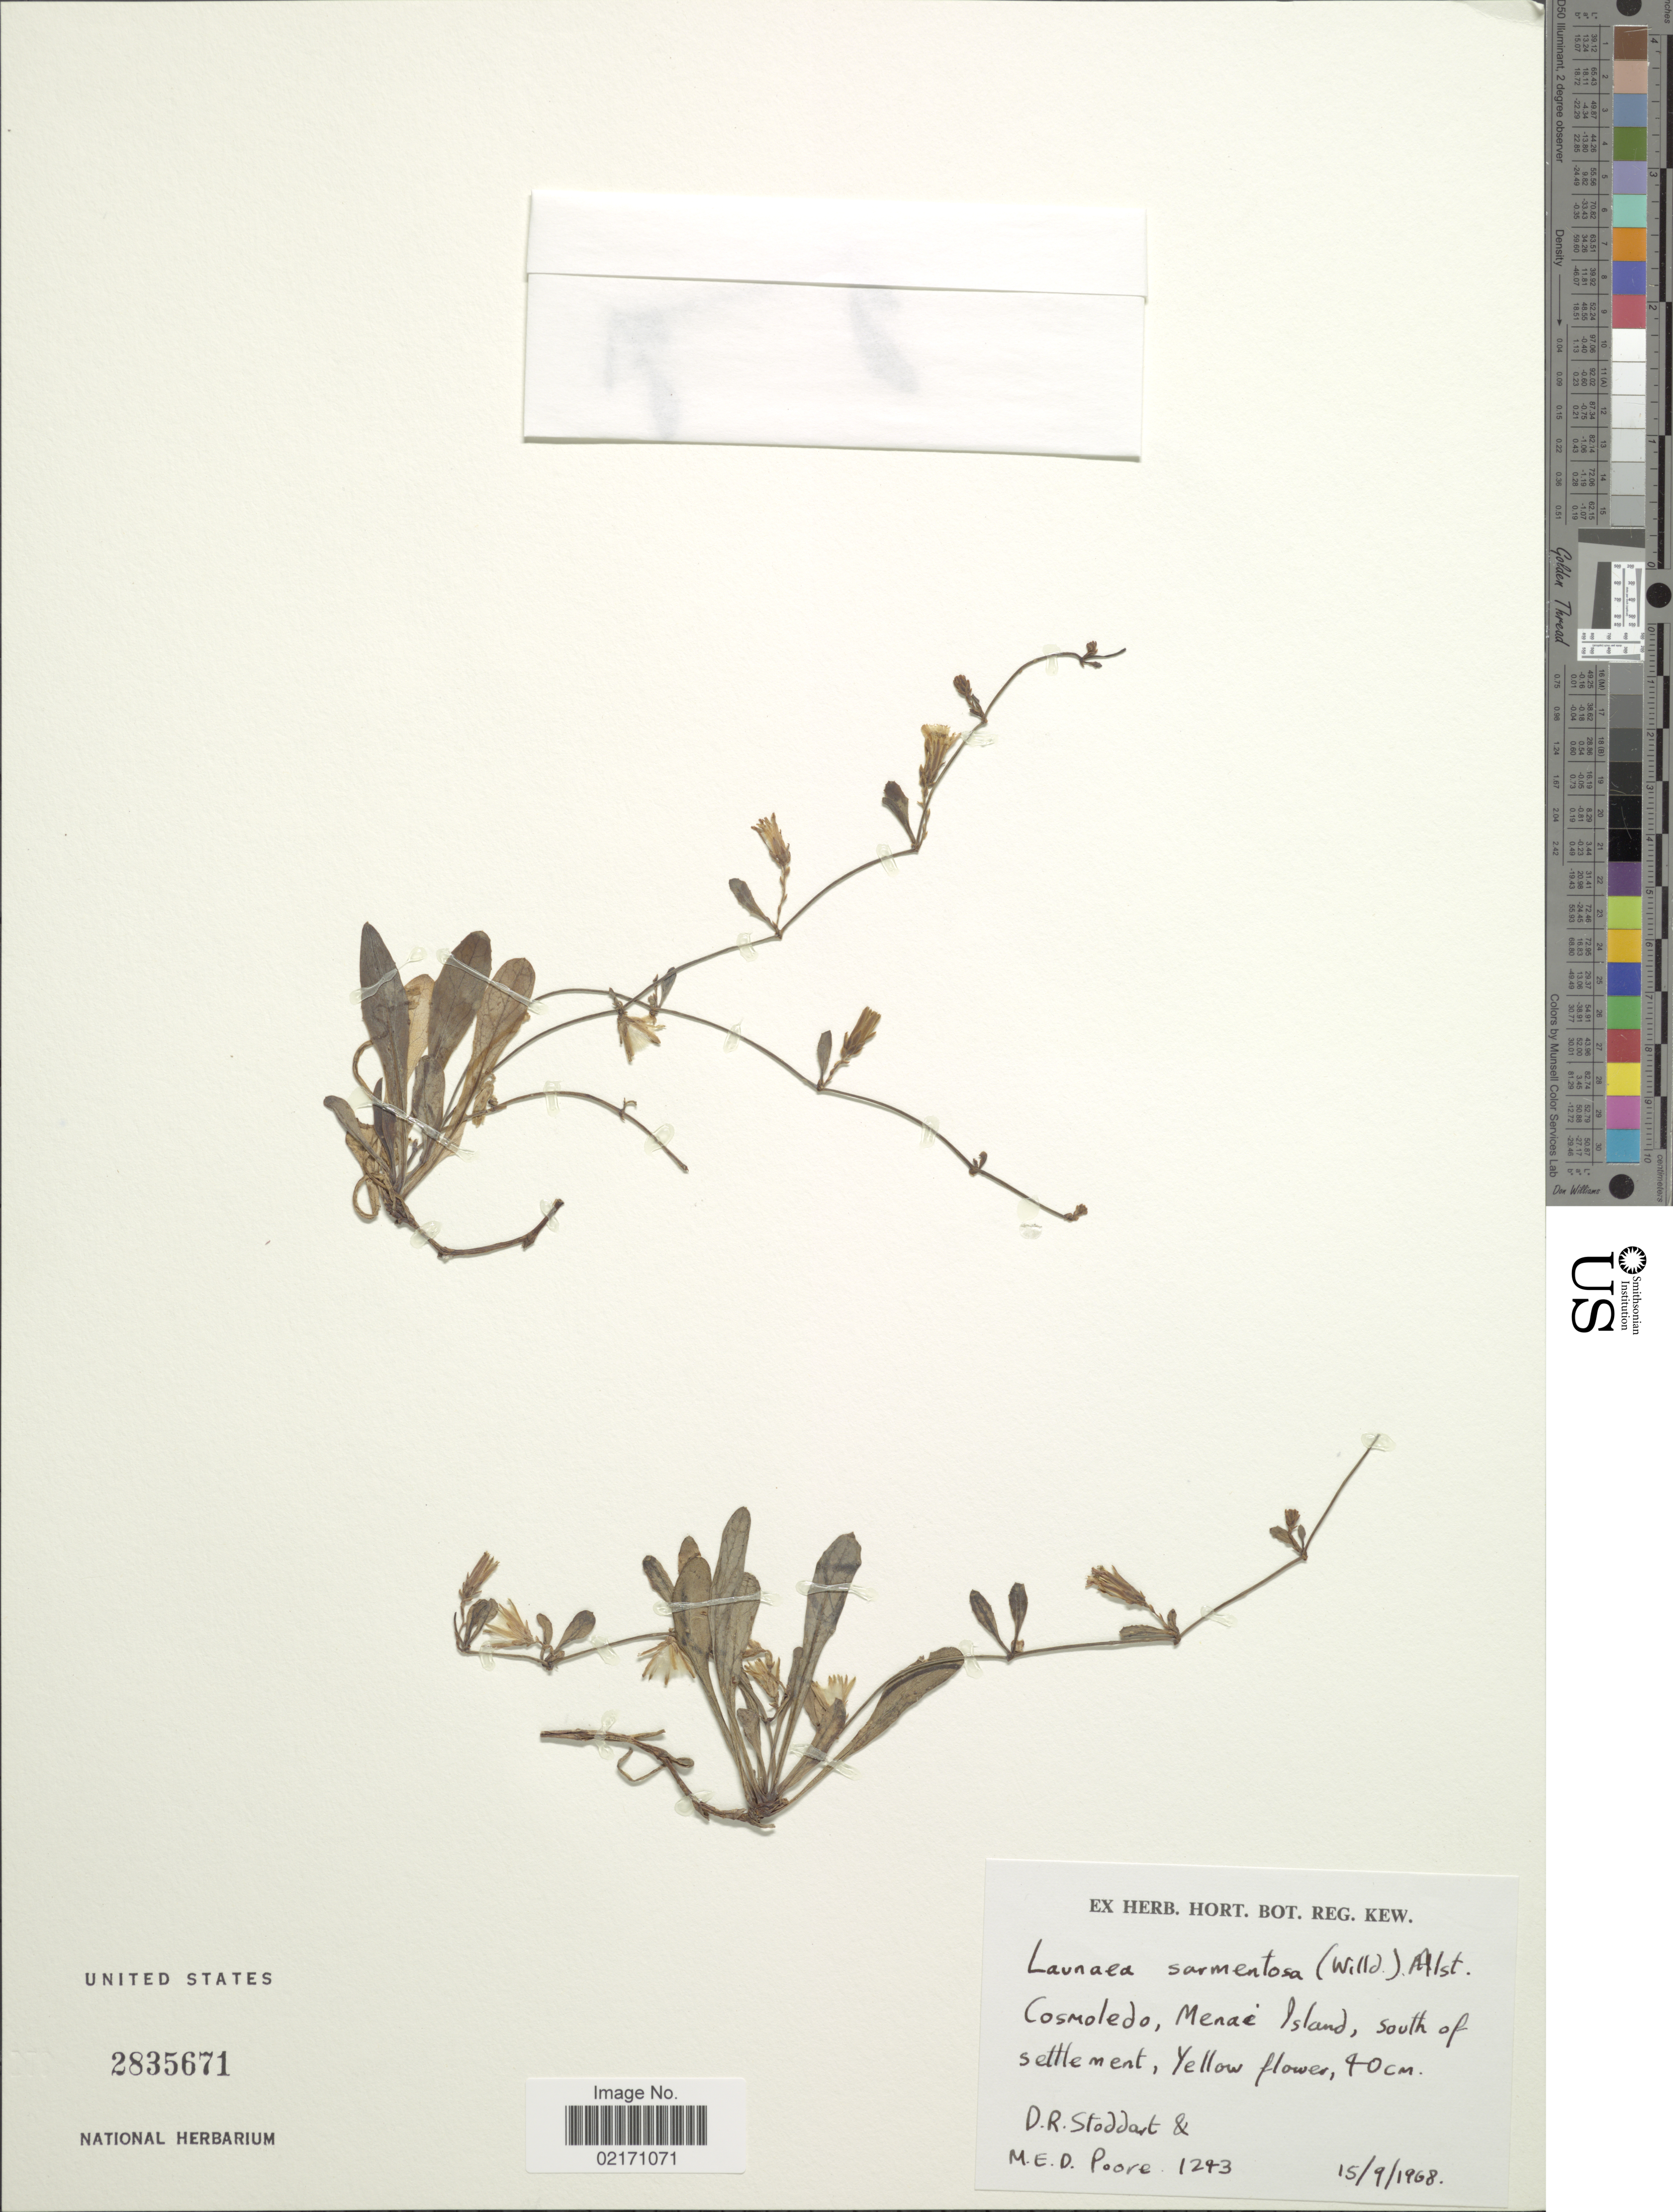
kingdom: Plantae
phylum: Tracheophyta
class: Magnoliopsida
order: Asterales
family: Asteraceae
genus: Launaea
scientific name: Launaea sarmentosa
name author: (Willd.) Kuntze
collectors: D. R. Stoddart & M. E. D. Poore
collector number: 1243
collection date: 1968-09-15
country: Seychelles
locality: Cosmoledo, Menai Island, south of settlement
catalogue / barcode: US 2835671